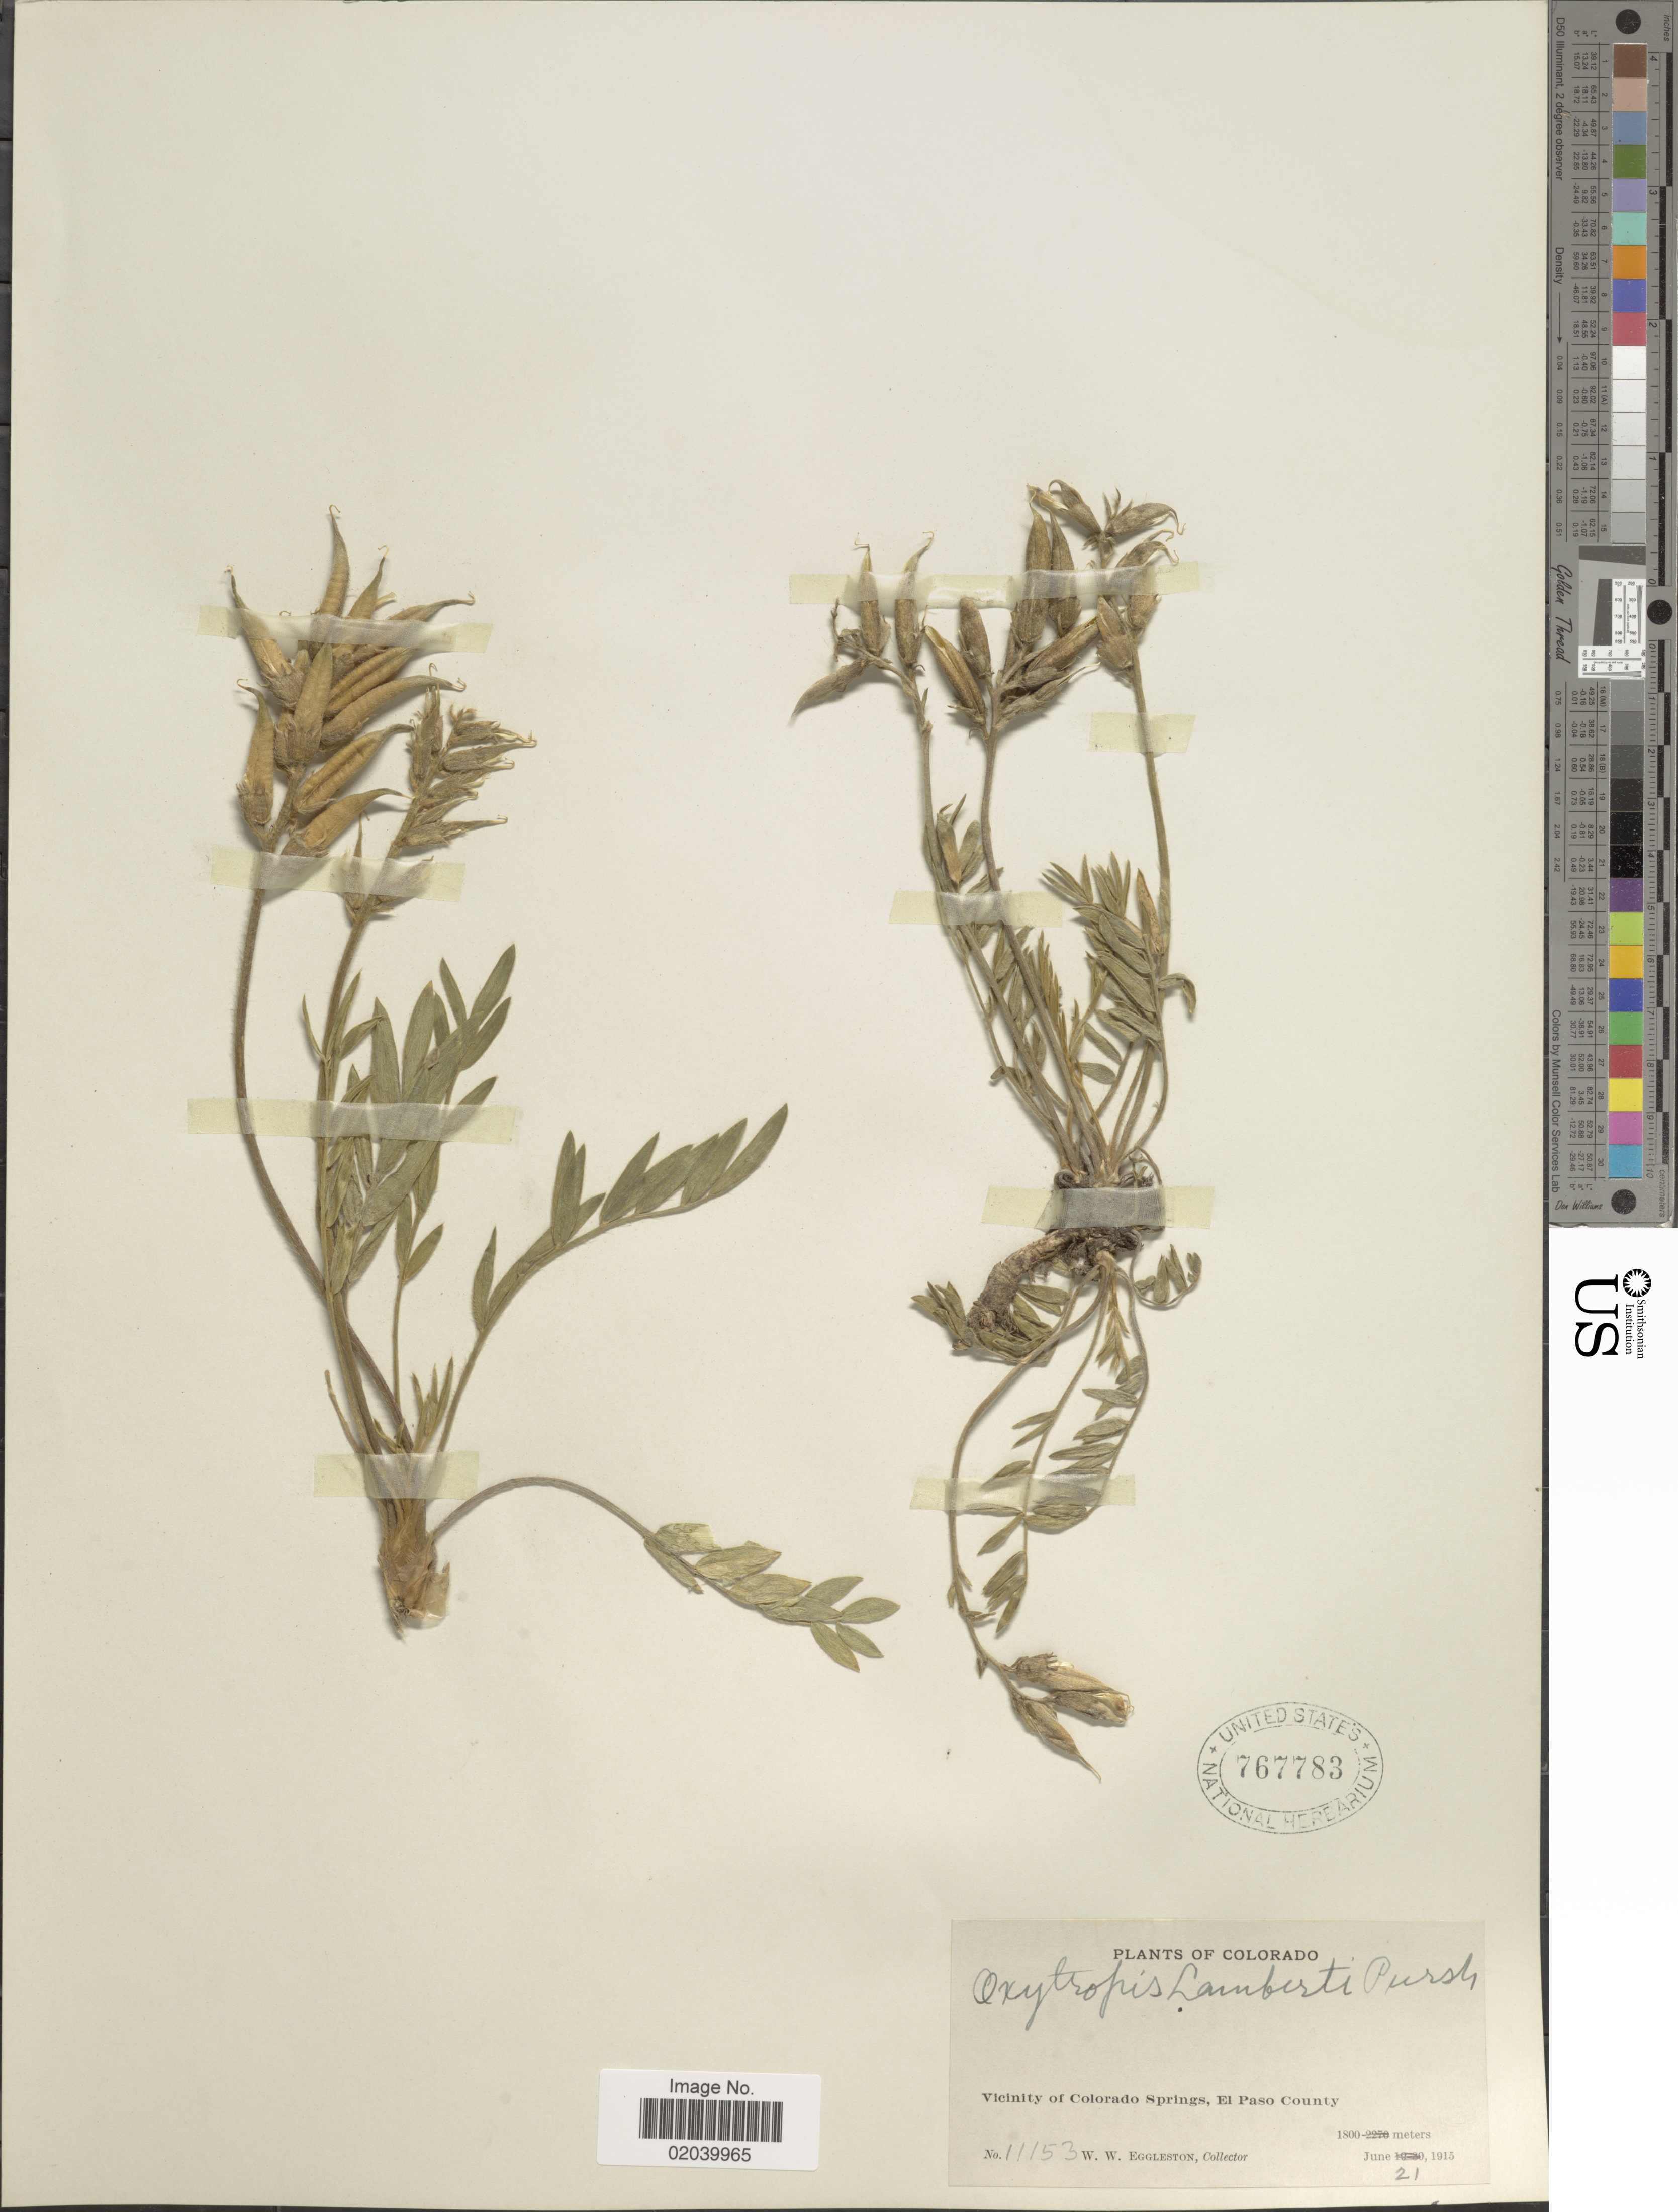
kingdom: Plantae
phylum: Tracheophyta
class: Magnoliopsida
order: Fabales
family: Fabaceae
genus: Oxytropis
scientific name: Oxytropis lambertii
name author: Pursh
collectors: W. W. Eggleston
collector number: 11153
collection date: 1915-06-21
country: United States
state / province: Colorado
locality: Vicinity of Colorado Springs, El Paso County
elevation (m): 1800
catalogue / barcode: US 767783